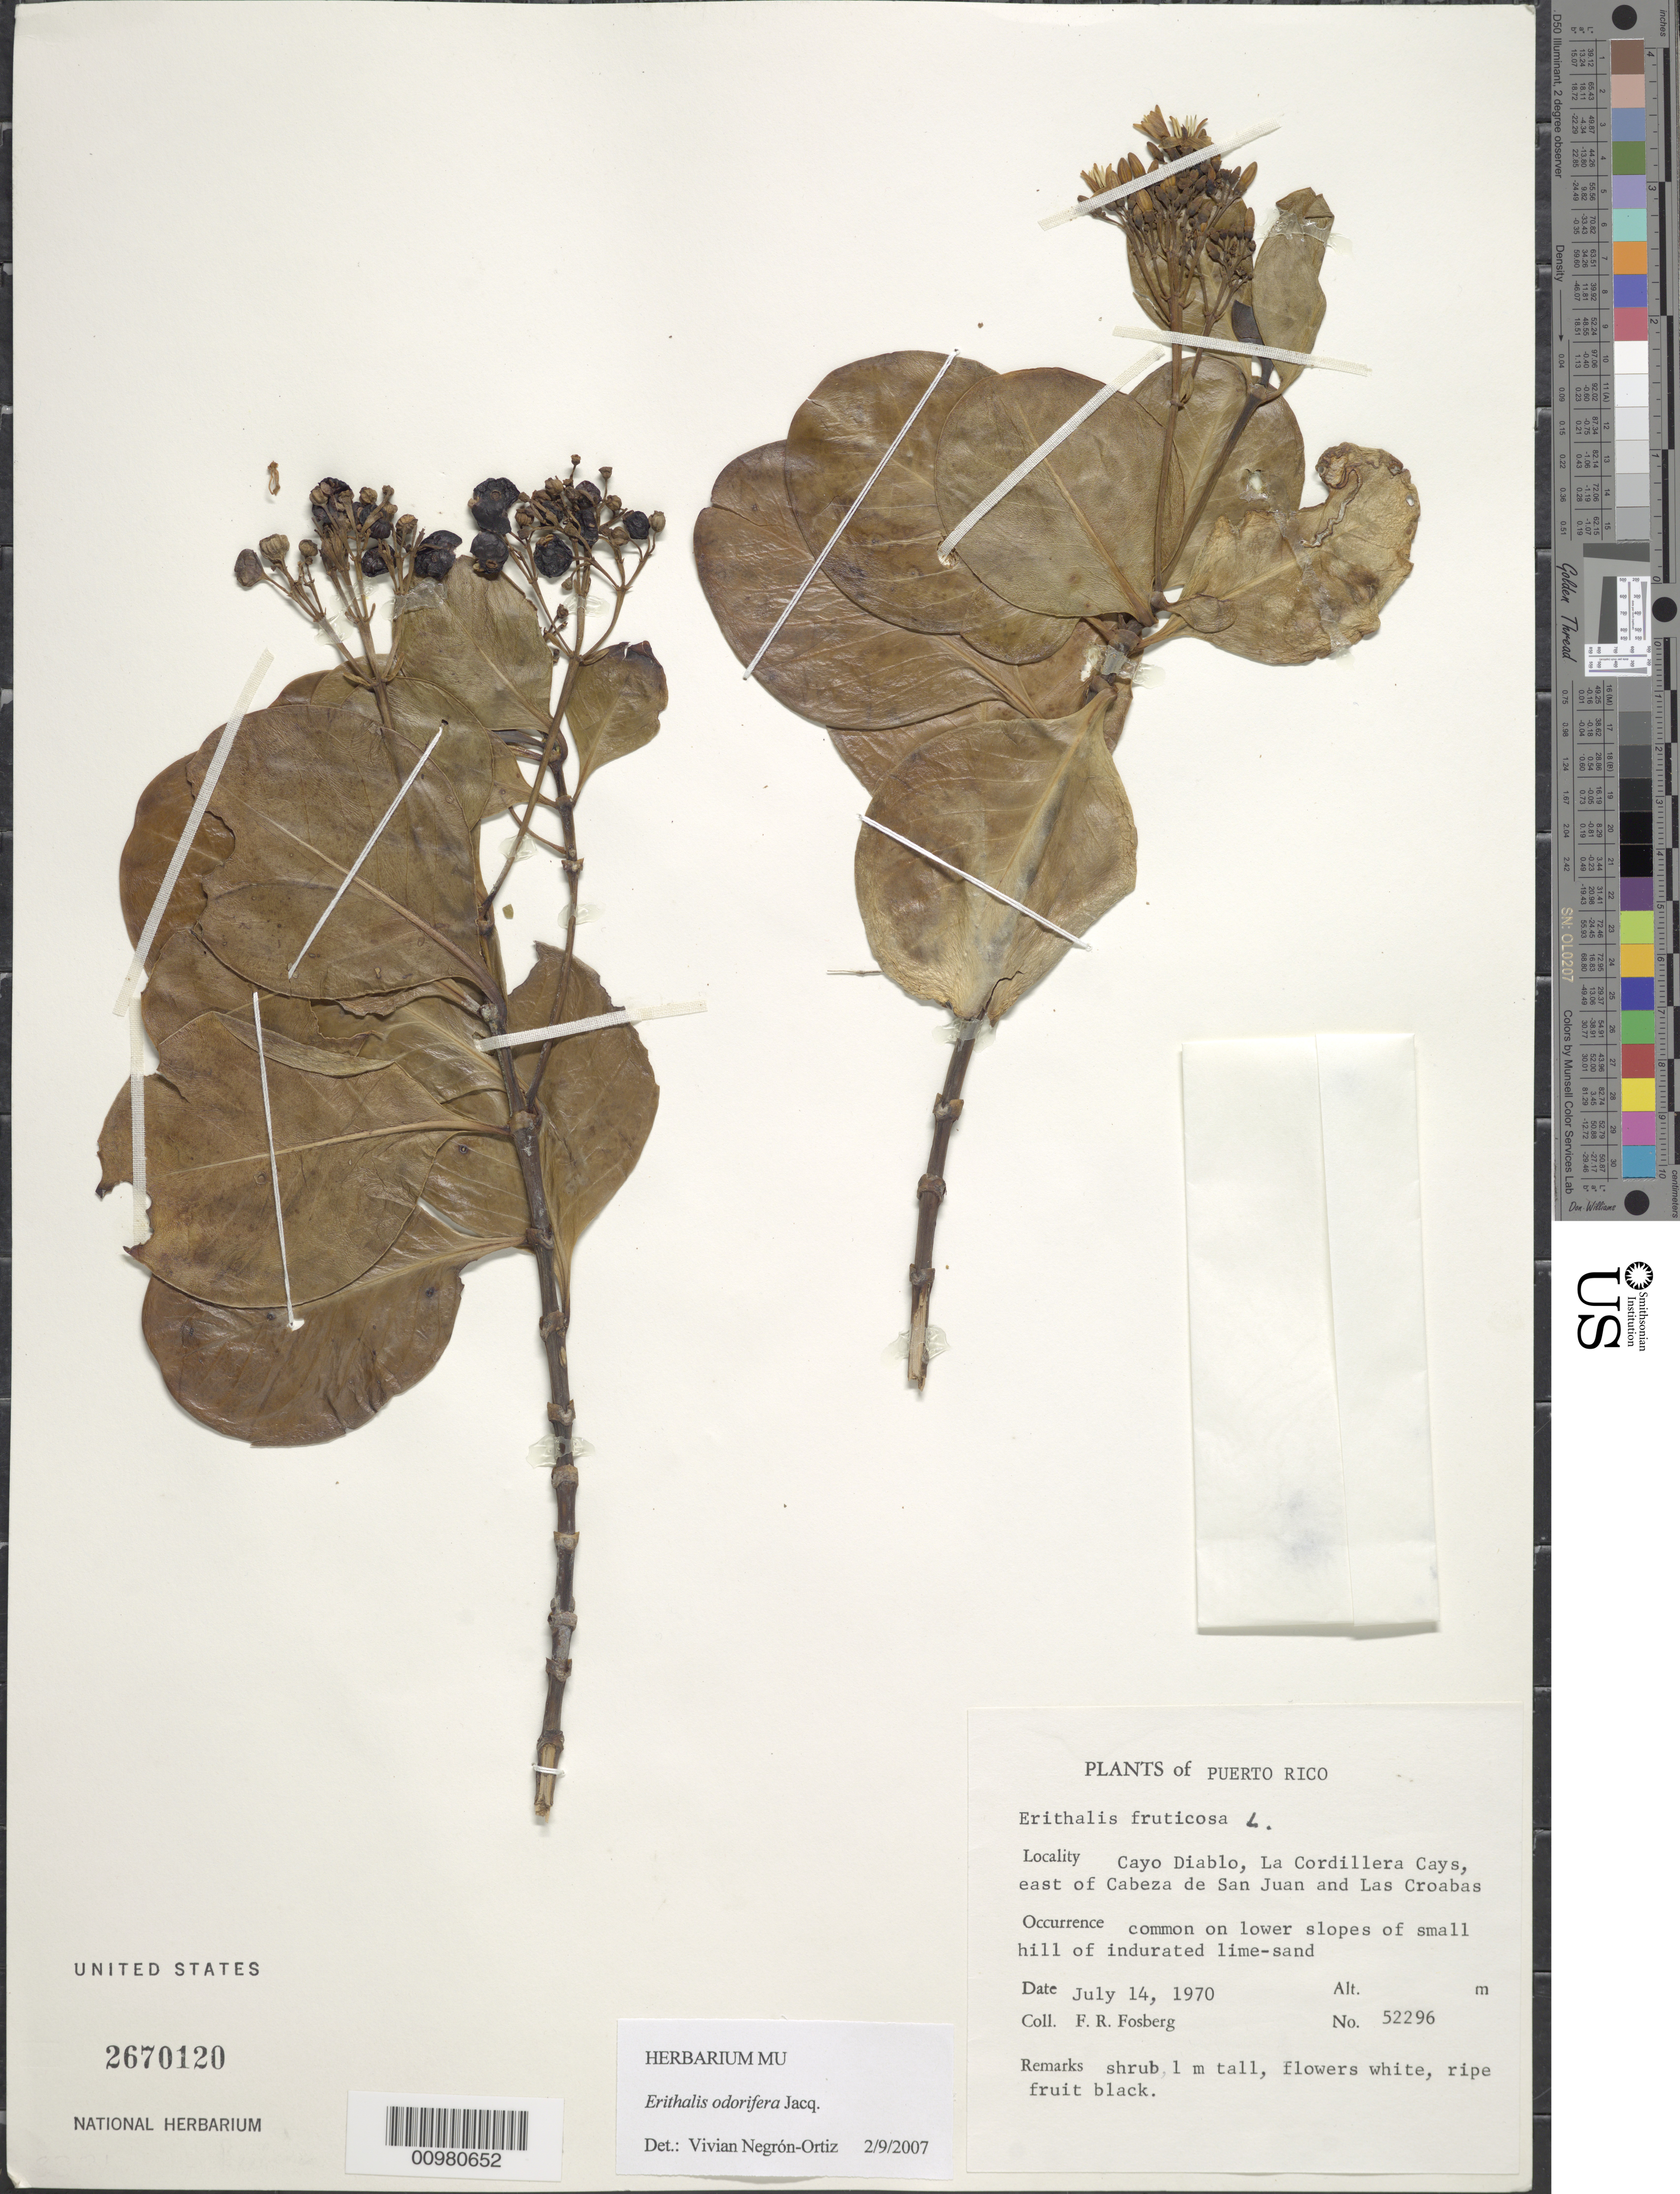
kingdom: Plantae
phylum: Tracheophyta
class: Magnoliopsida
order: Gentianales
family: Rubiaceae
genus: Erithalis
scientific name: Erithalis odorifera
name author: Jacq.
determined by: Negrón-Ortiz, V.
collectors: F. R. Fosberg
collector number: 52296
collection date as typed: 14 Jul 1970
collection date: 1970-07-14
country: Puerto Rico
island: Cayo Diablo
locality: La Cordillera Cays, east of Cabeza de San Juan and Las Croabas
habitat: Common on lower slopes of small hill of indurated lime-sand.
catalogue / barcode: US 2670120